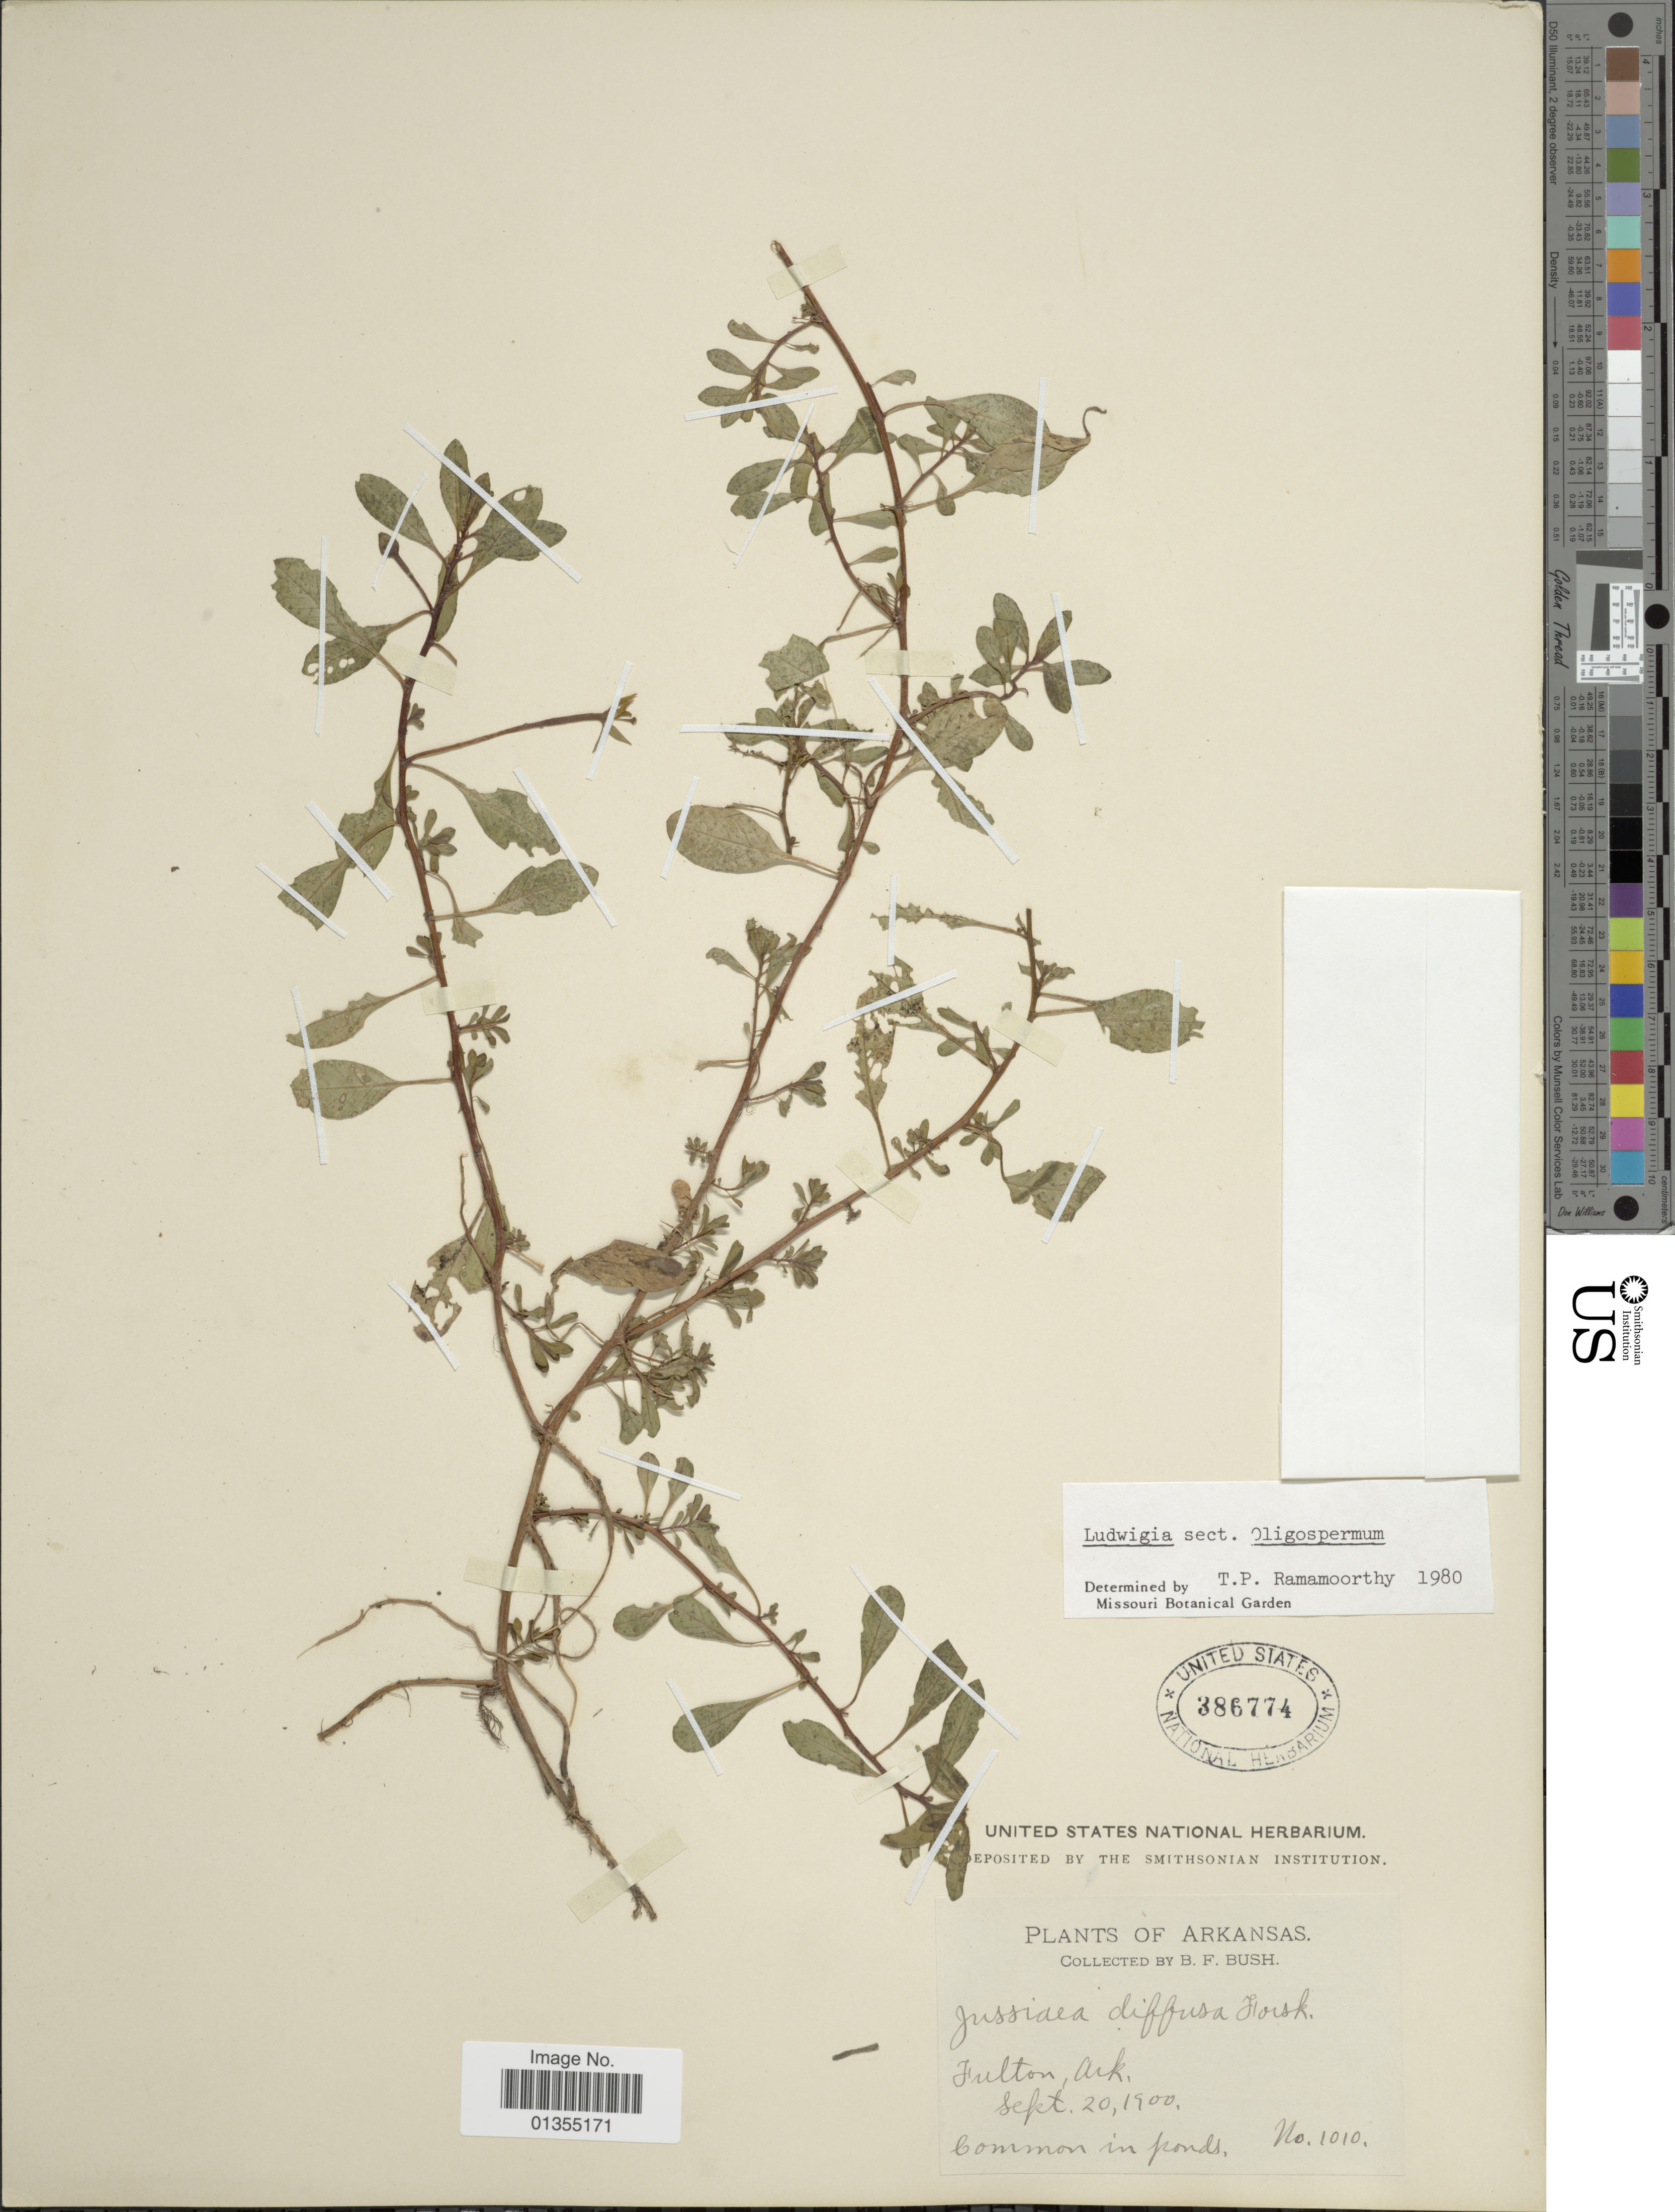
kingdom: Plantae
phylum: Tracheophyta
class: Magnoliopsida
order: Myrtales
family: Onagraceae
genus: Ludwigia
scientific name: Ludwigia stolonifera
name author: (Guill. & Perr.) P.H. Raven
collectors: B. F. Bush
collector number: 1010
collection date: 1900-09-20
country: United States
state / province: Arkansas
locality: Fulton, Ark.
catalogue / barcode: US 386774